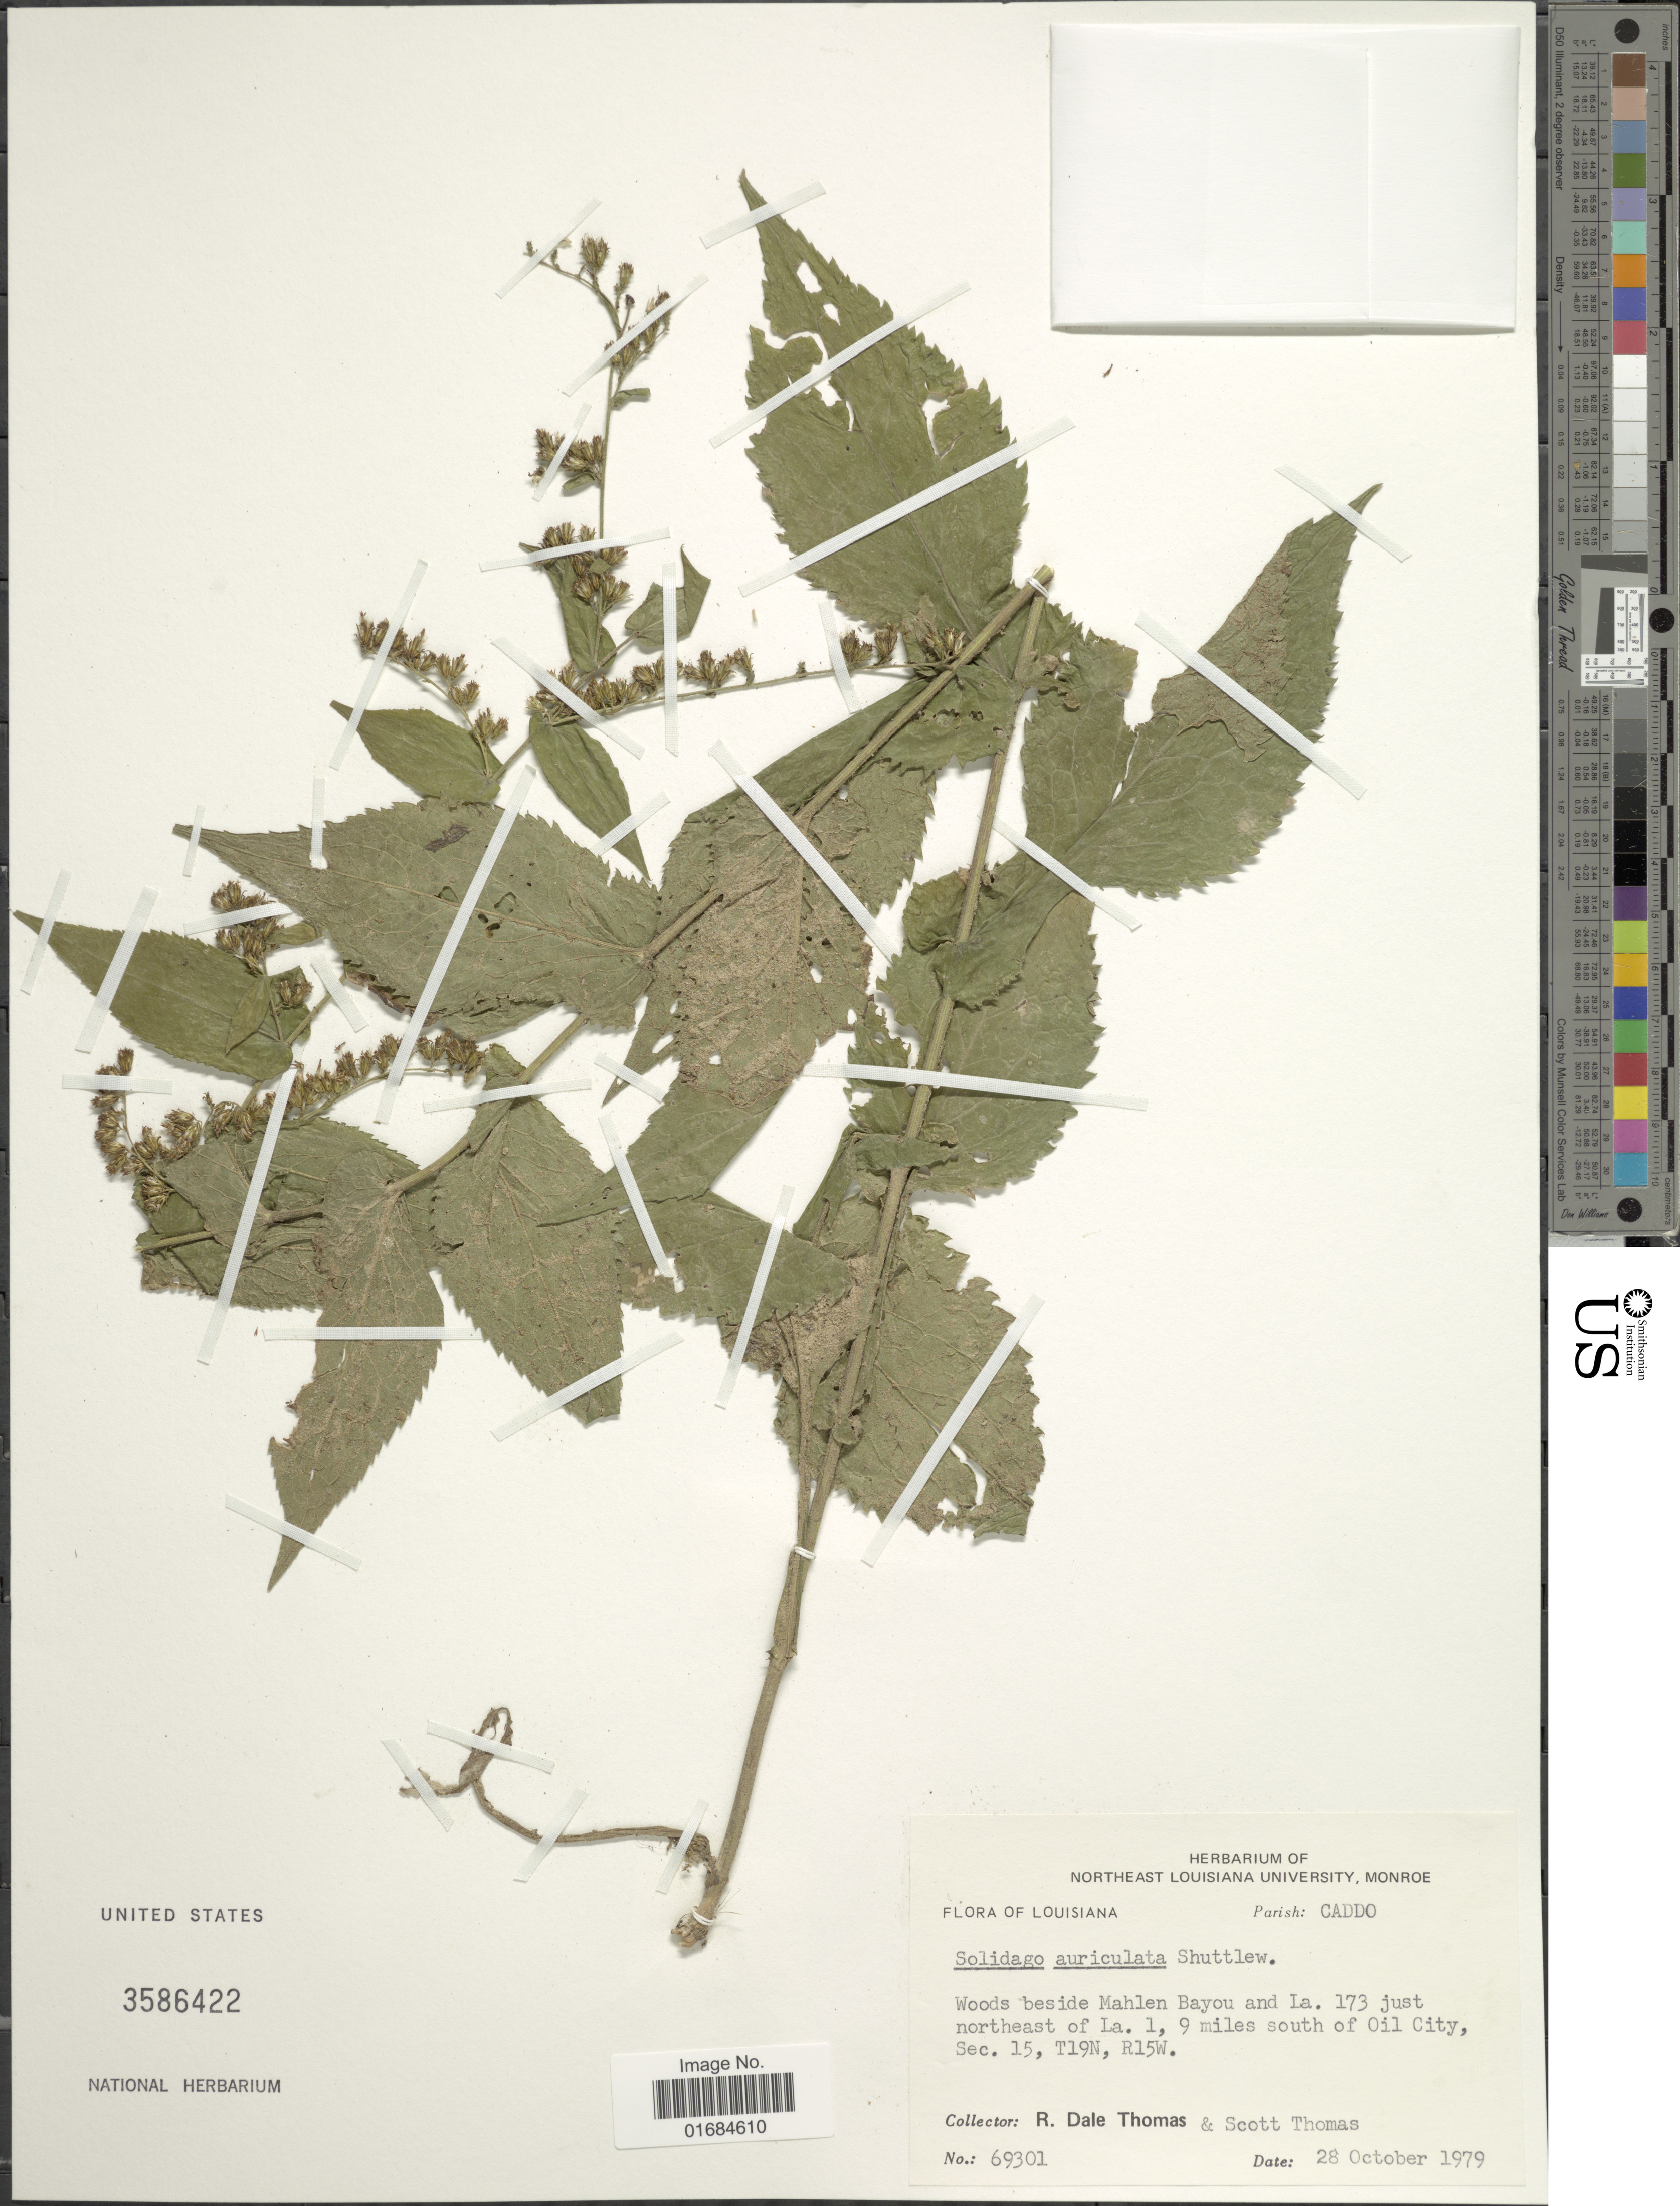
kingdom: Plantae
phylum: Tracheophyta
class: Magnoliopsida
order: Asterales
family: Asteraceae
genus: Solidago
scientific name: Solidago auriculata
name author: Shuttlew. ex S.F. Blake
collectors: R. Thomas & S. Thomas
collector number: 69301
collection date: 1979-10-28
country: United States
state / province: Louisiana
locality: Woods beside Mahlen Bayou and La. 173 just northeast of La. 1, 9 miles south of Oil City Sec. 15, T19N, R15W.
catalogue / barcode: US 3586422